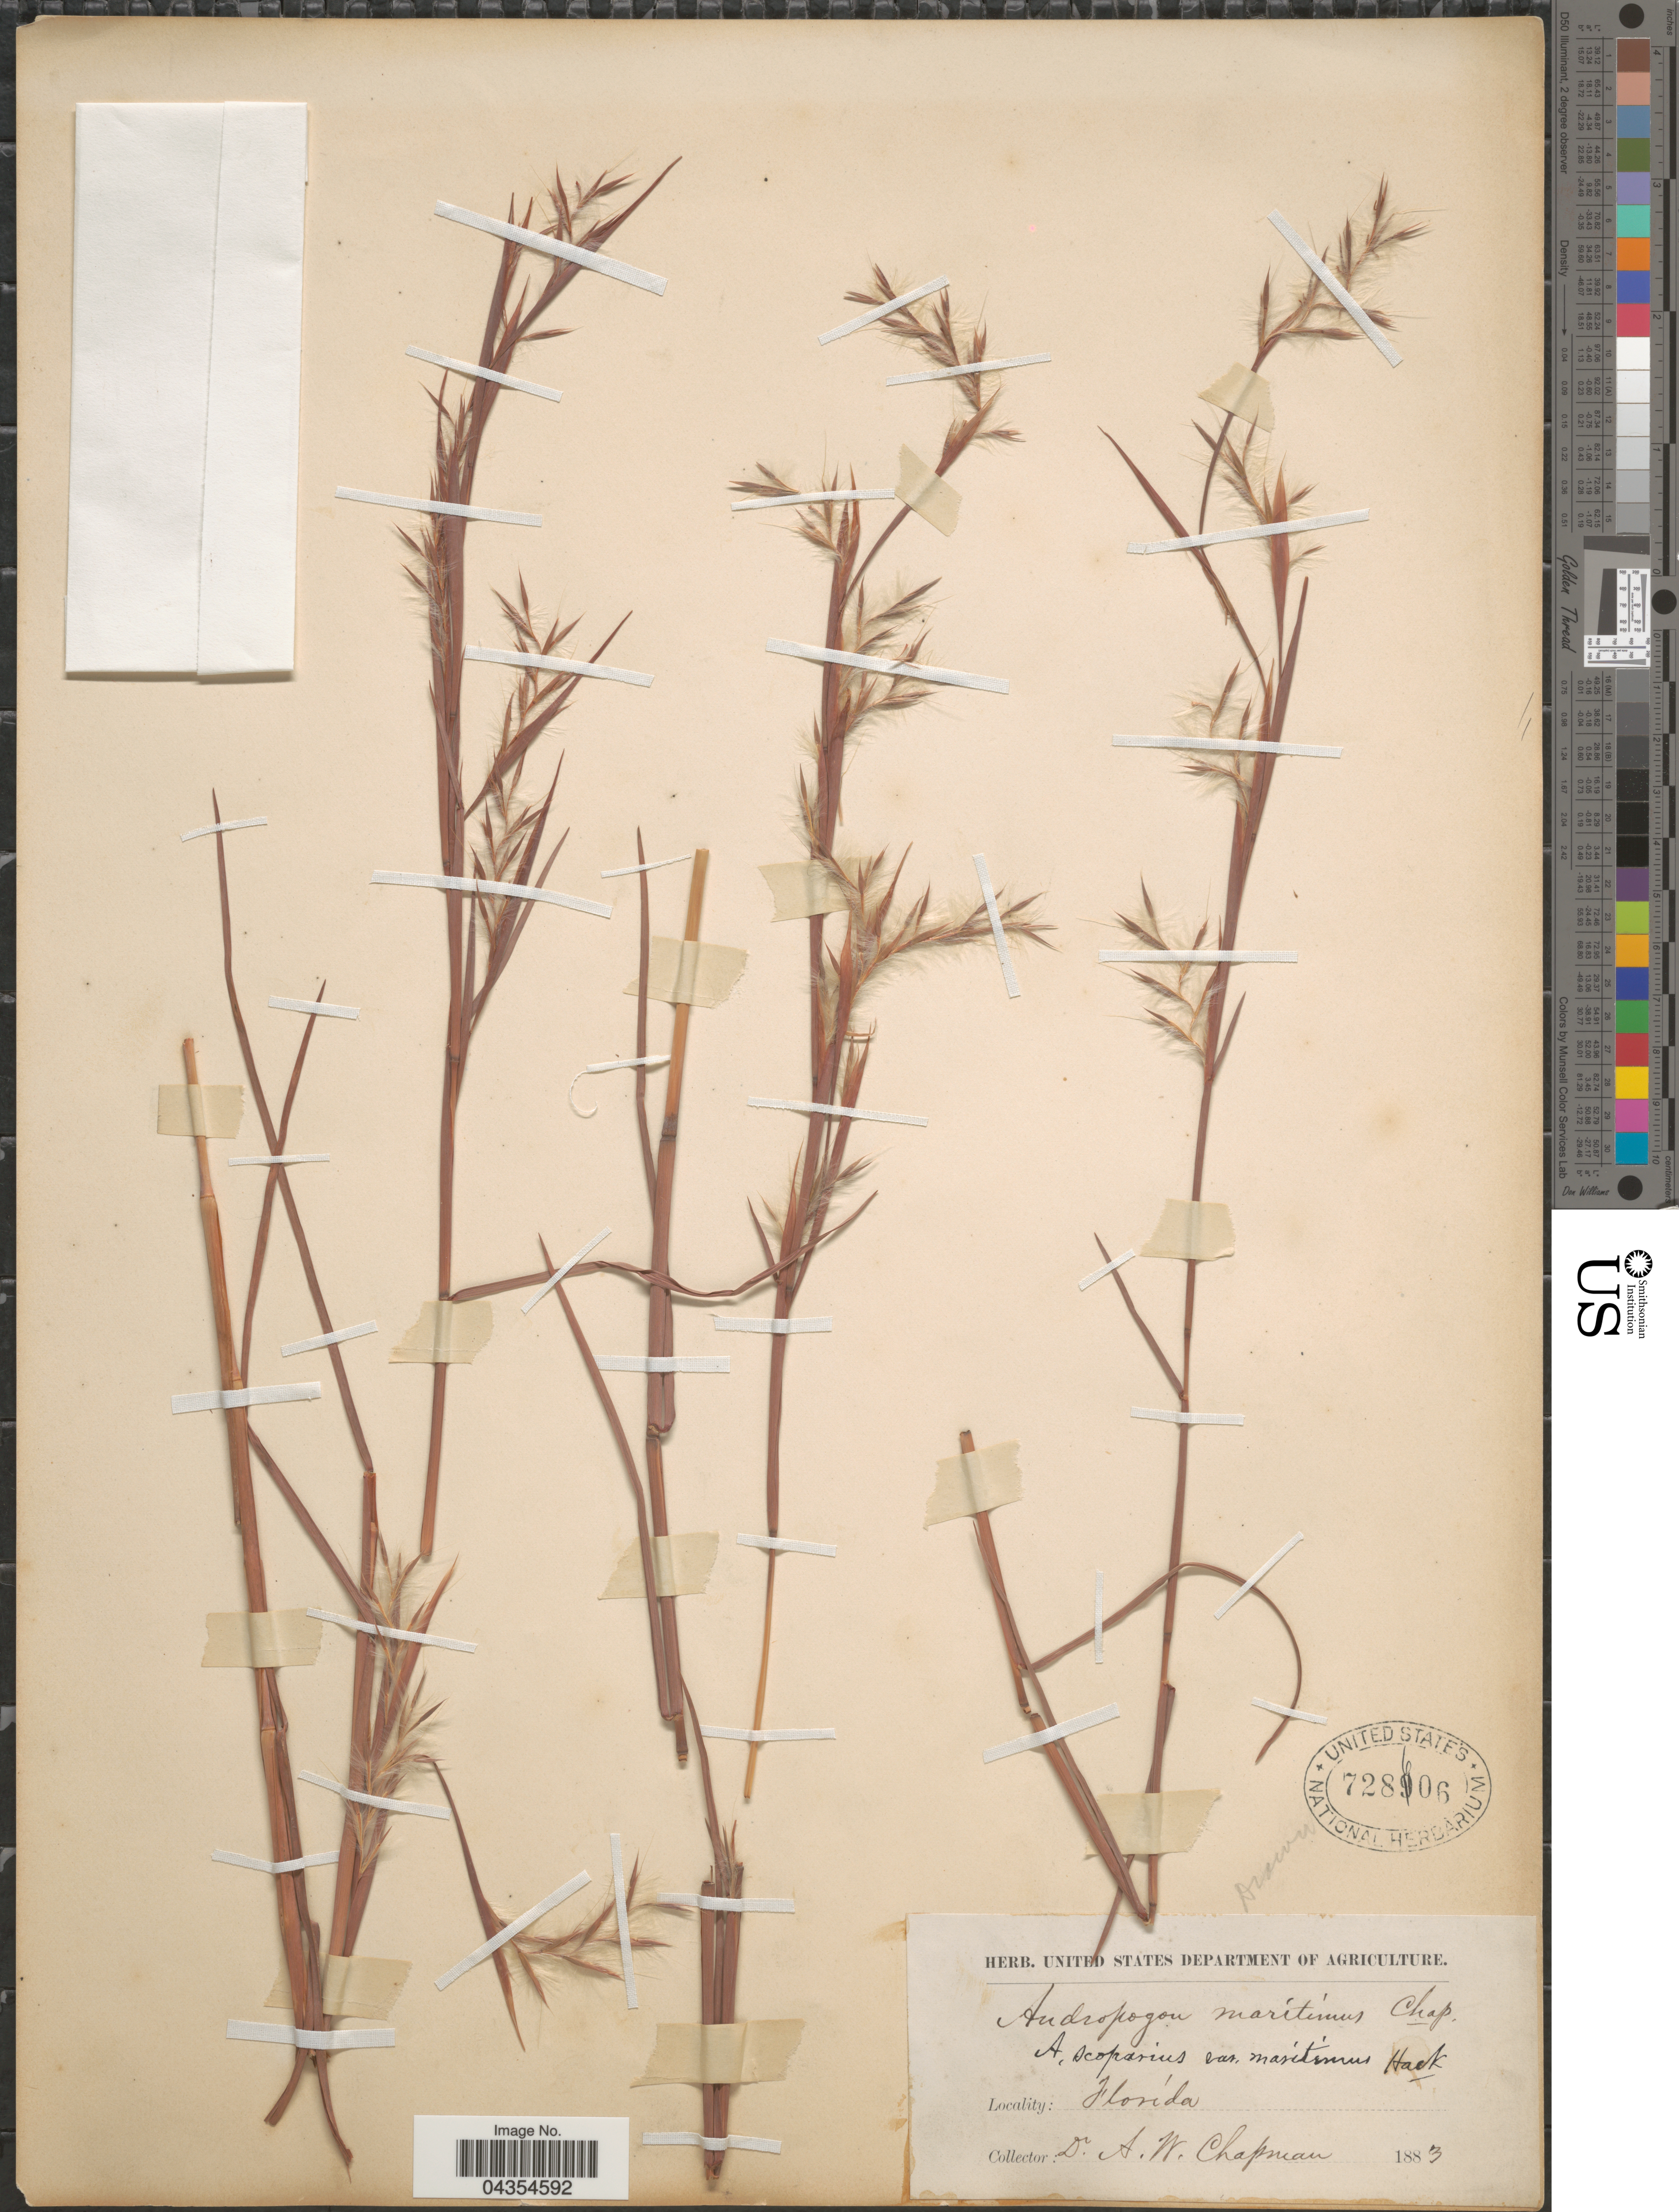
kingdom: Plantae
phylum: Tracheophyta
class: Liliopsida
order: Poales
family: Poaceae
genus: Schizachyrium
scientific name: Schizachyrium maritimum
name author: (Chapm.) Nash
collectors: A. W. Chapman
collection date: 1883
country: United States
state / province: Florida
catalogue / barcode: US 728606